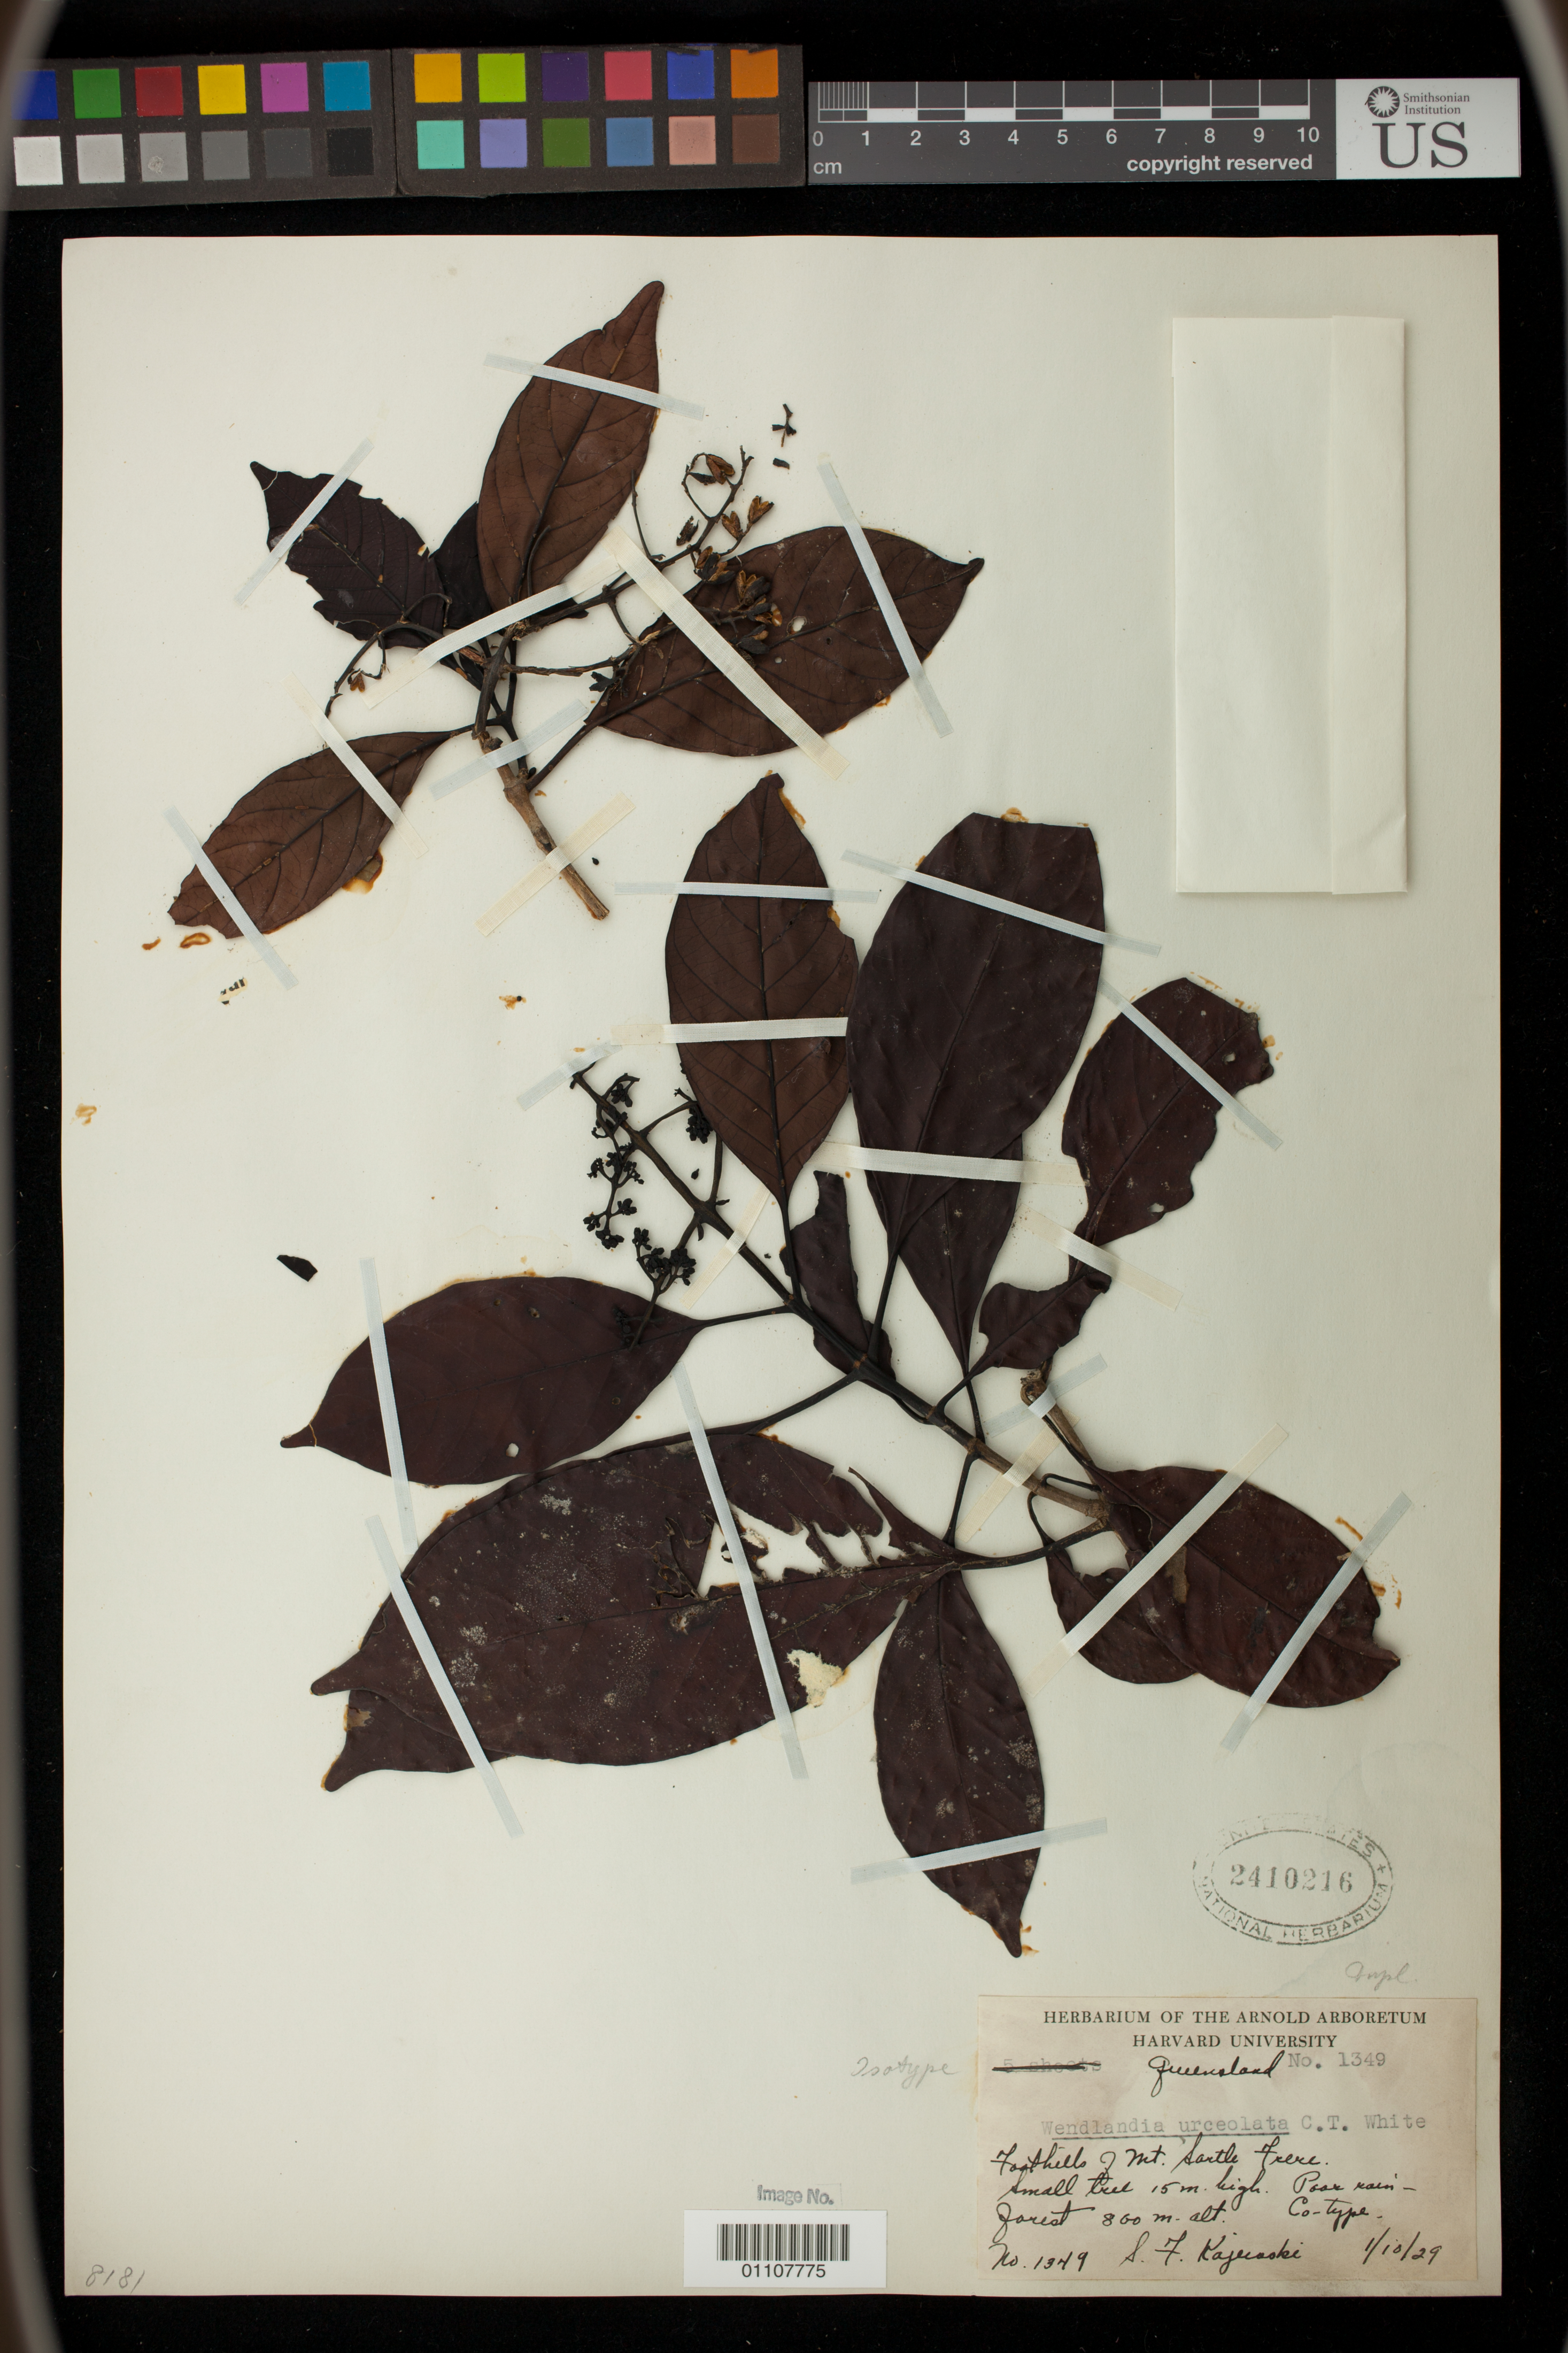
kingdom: Plantae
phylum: Tracheophyta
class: Magnoliopsida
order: Gentianales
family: Rubiaceae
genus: Wendlandia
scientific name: Wendlandia urceolata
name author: C.T. White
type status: Isotype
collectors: S. Kajewski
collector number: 1349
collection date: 1929-10-01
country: Australia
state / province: Queensland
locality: Mount Bartle Frere.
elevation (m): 860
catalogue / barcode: US 2410216